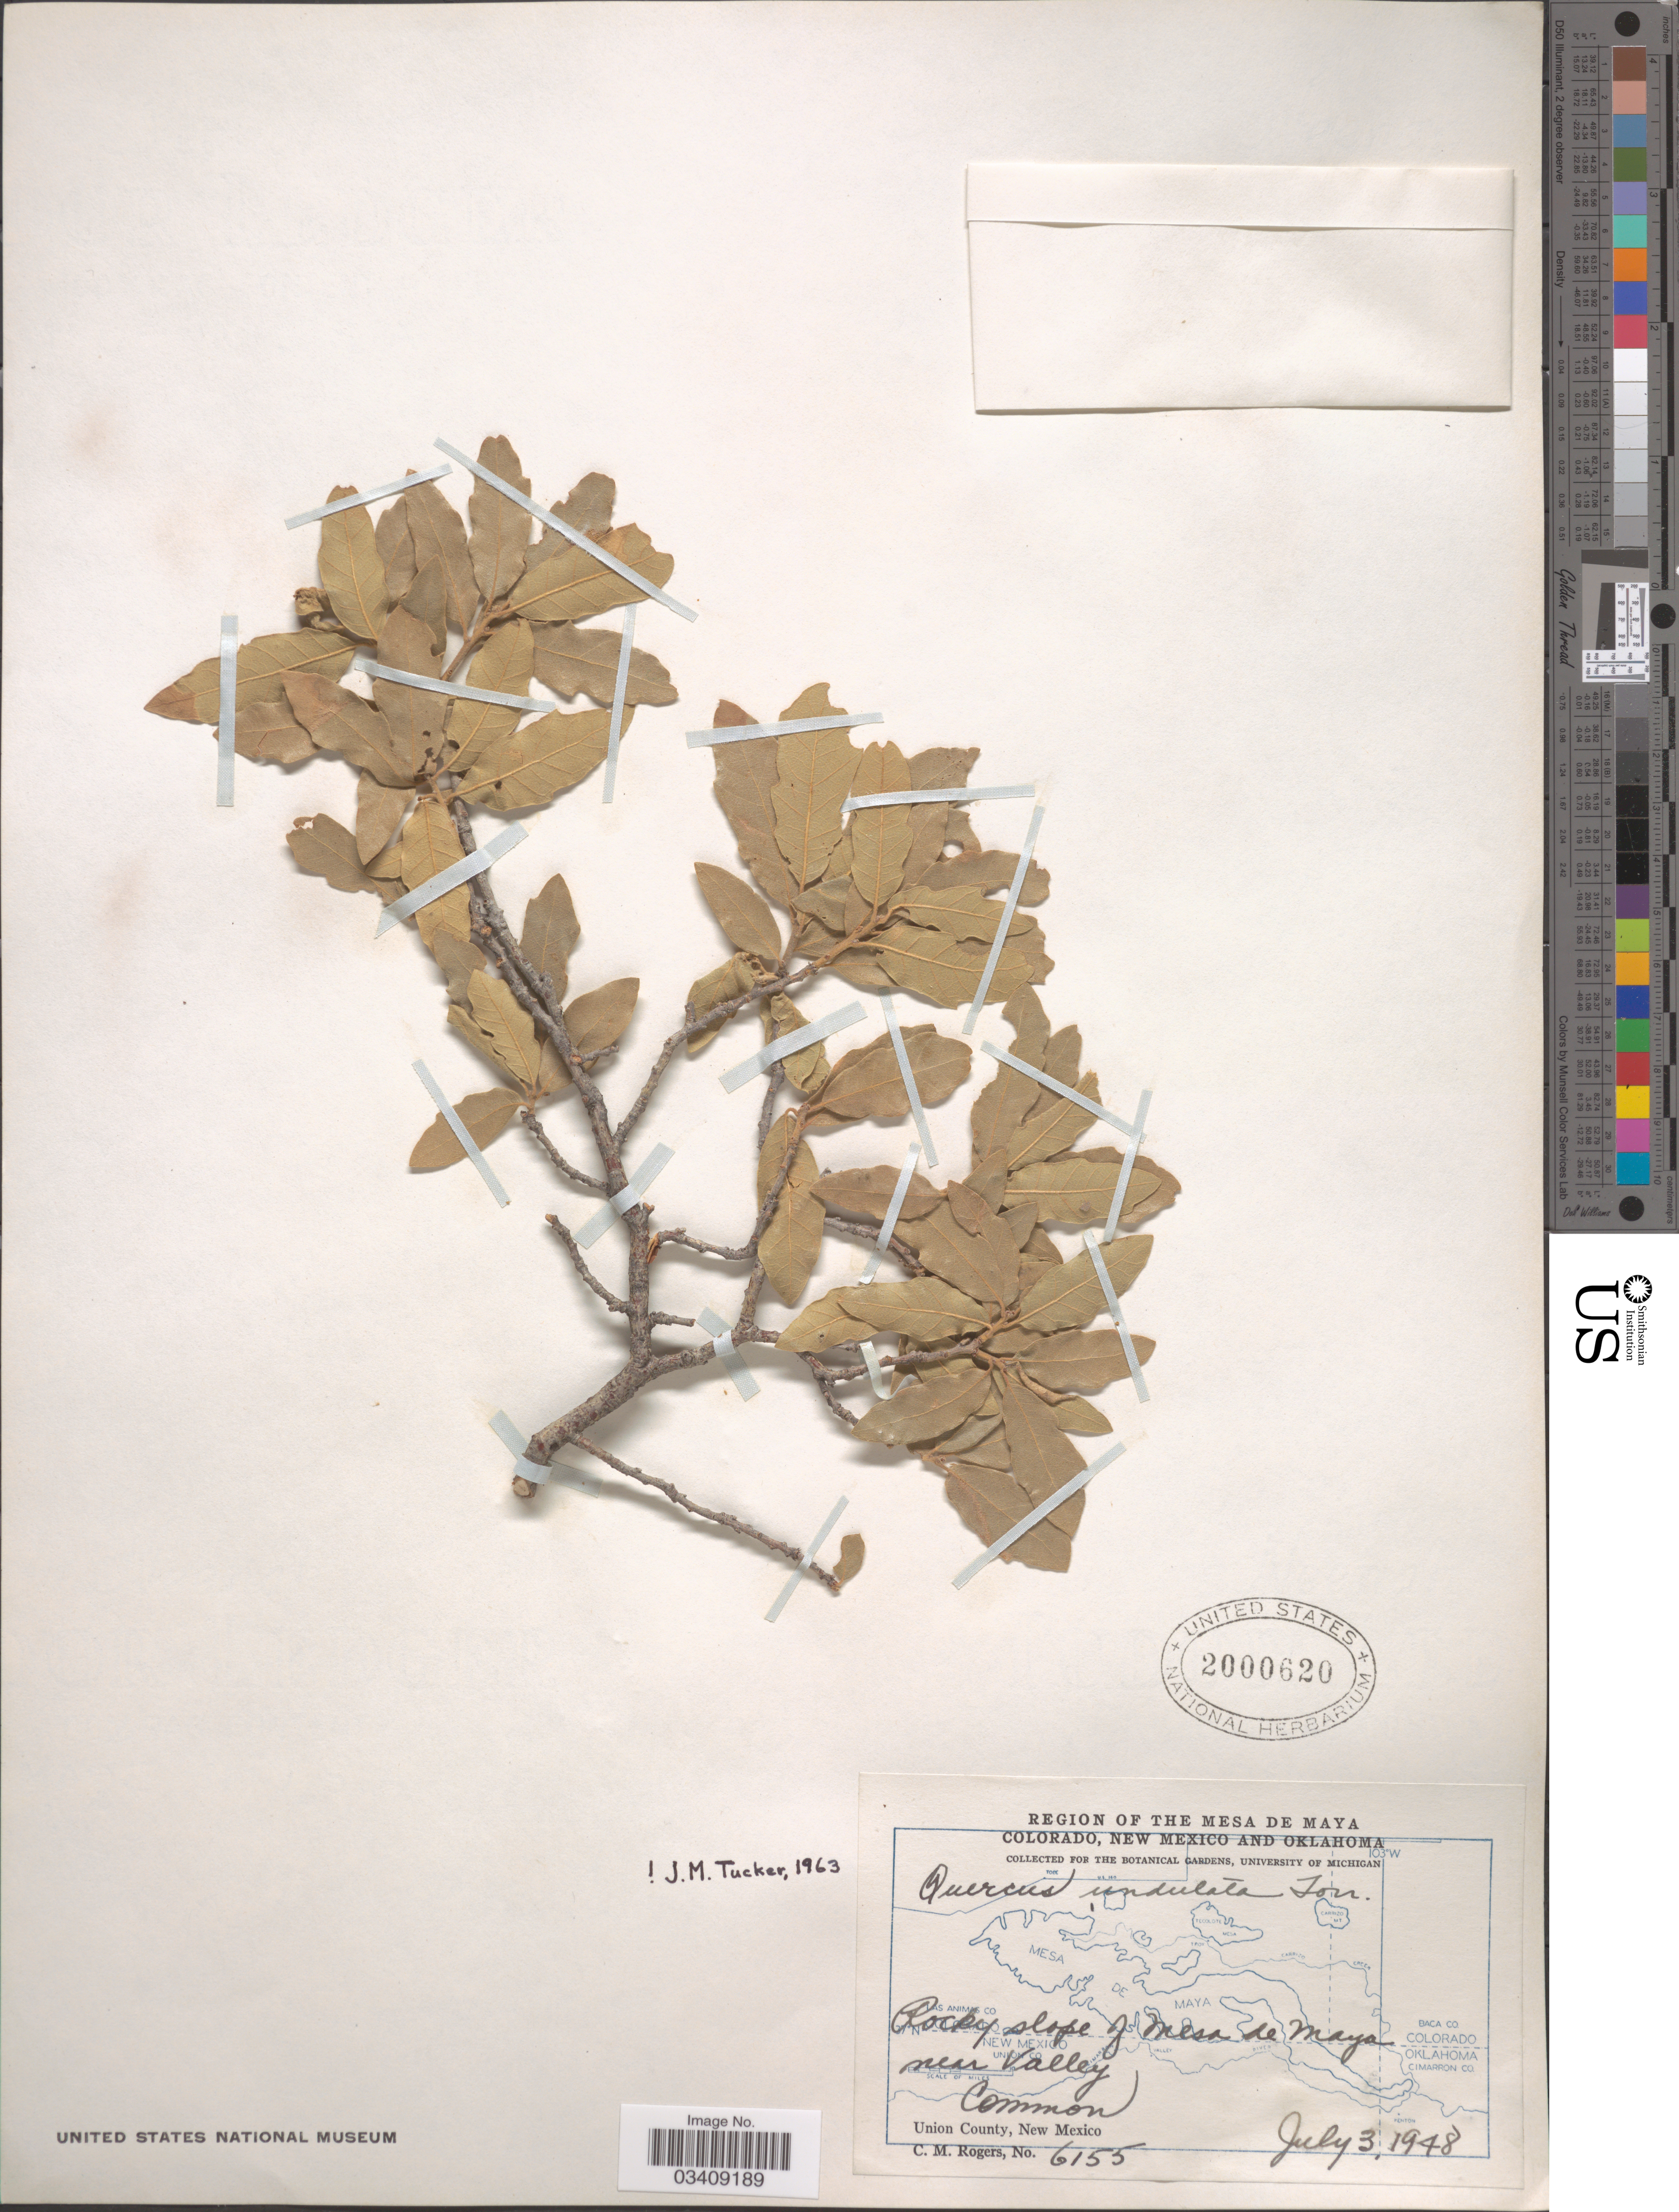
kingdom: Plantae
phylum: Tracheophyta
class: Magnoliopsida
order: Fagales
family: Fagaceae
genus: Quercus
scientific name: Quercus undulata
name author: Torr.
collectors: C. M. Rogers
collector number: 6155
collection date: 1948-07-03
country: United States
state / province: New Mexico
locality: Region of the Mesa de Maya. Rocky slope of Mesa de Maya near Valley. Union County.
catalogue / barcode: US 2000620